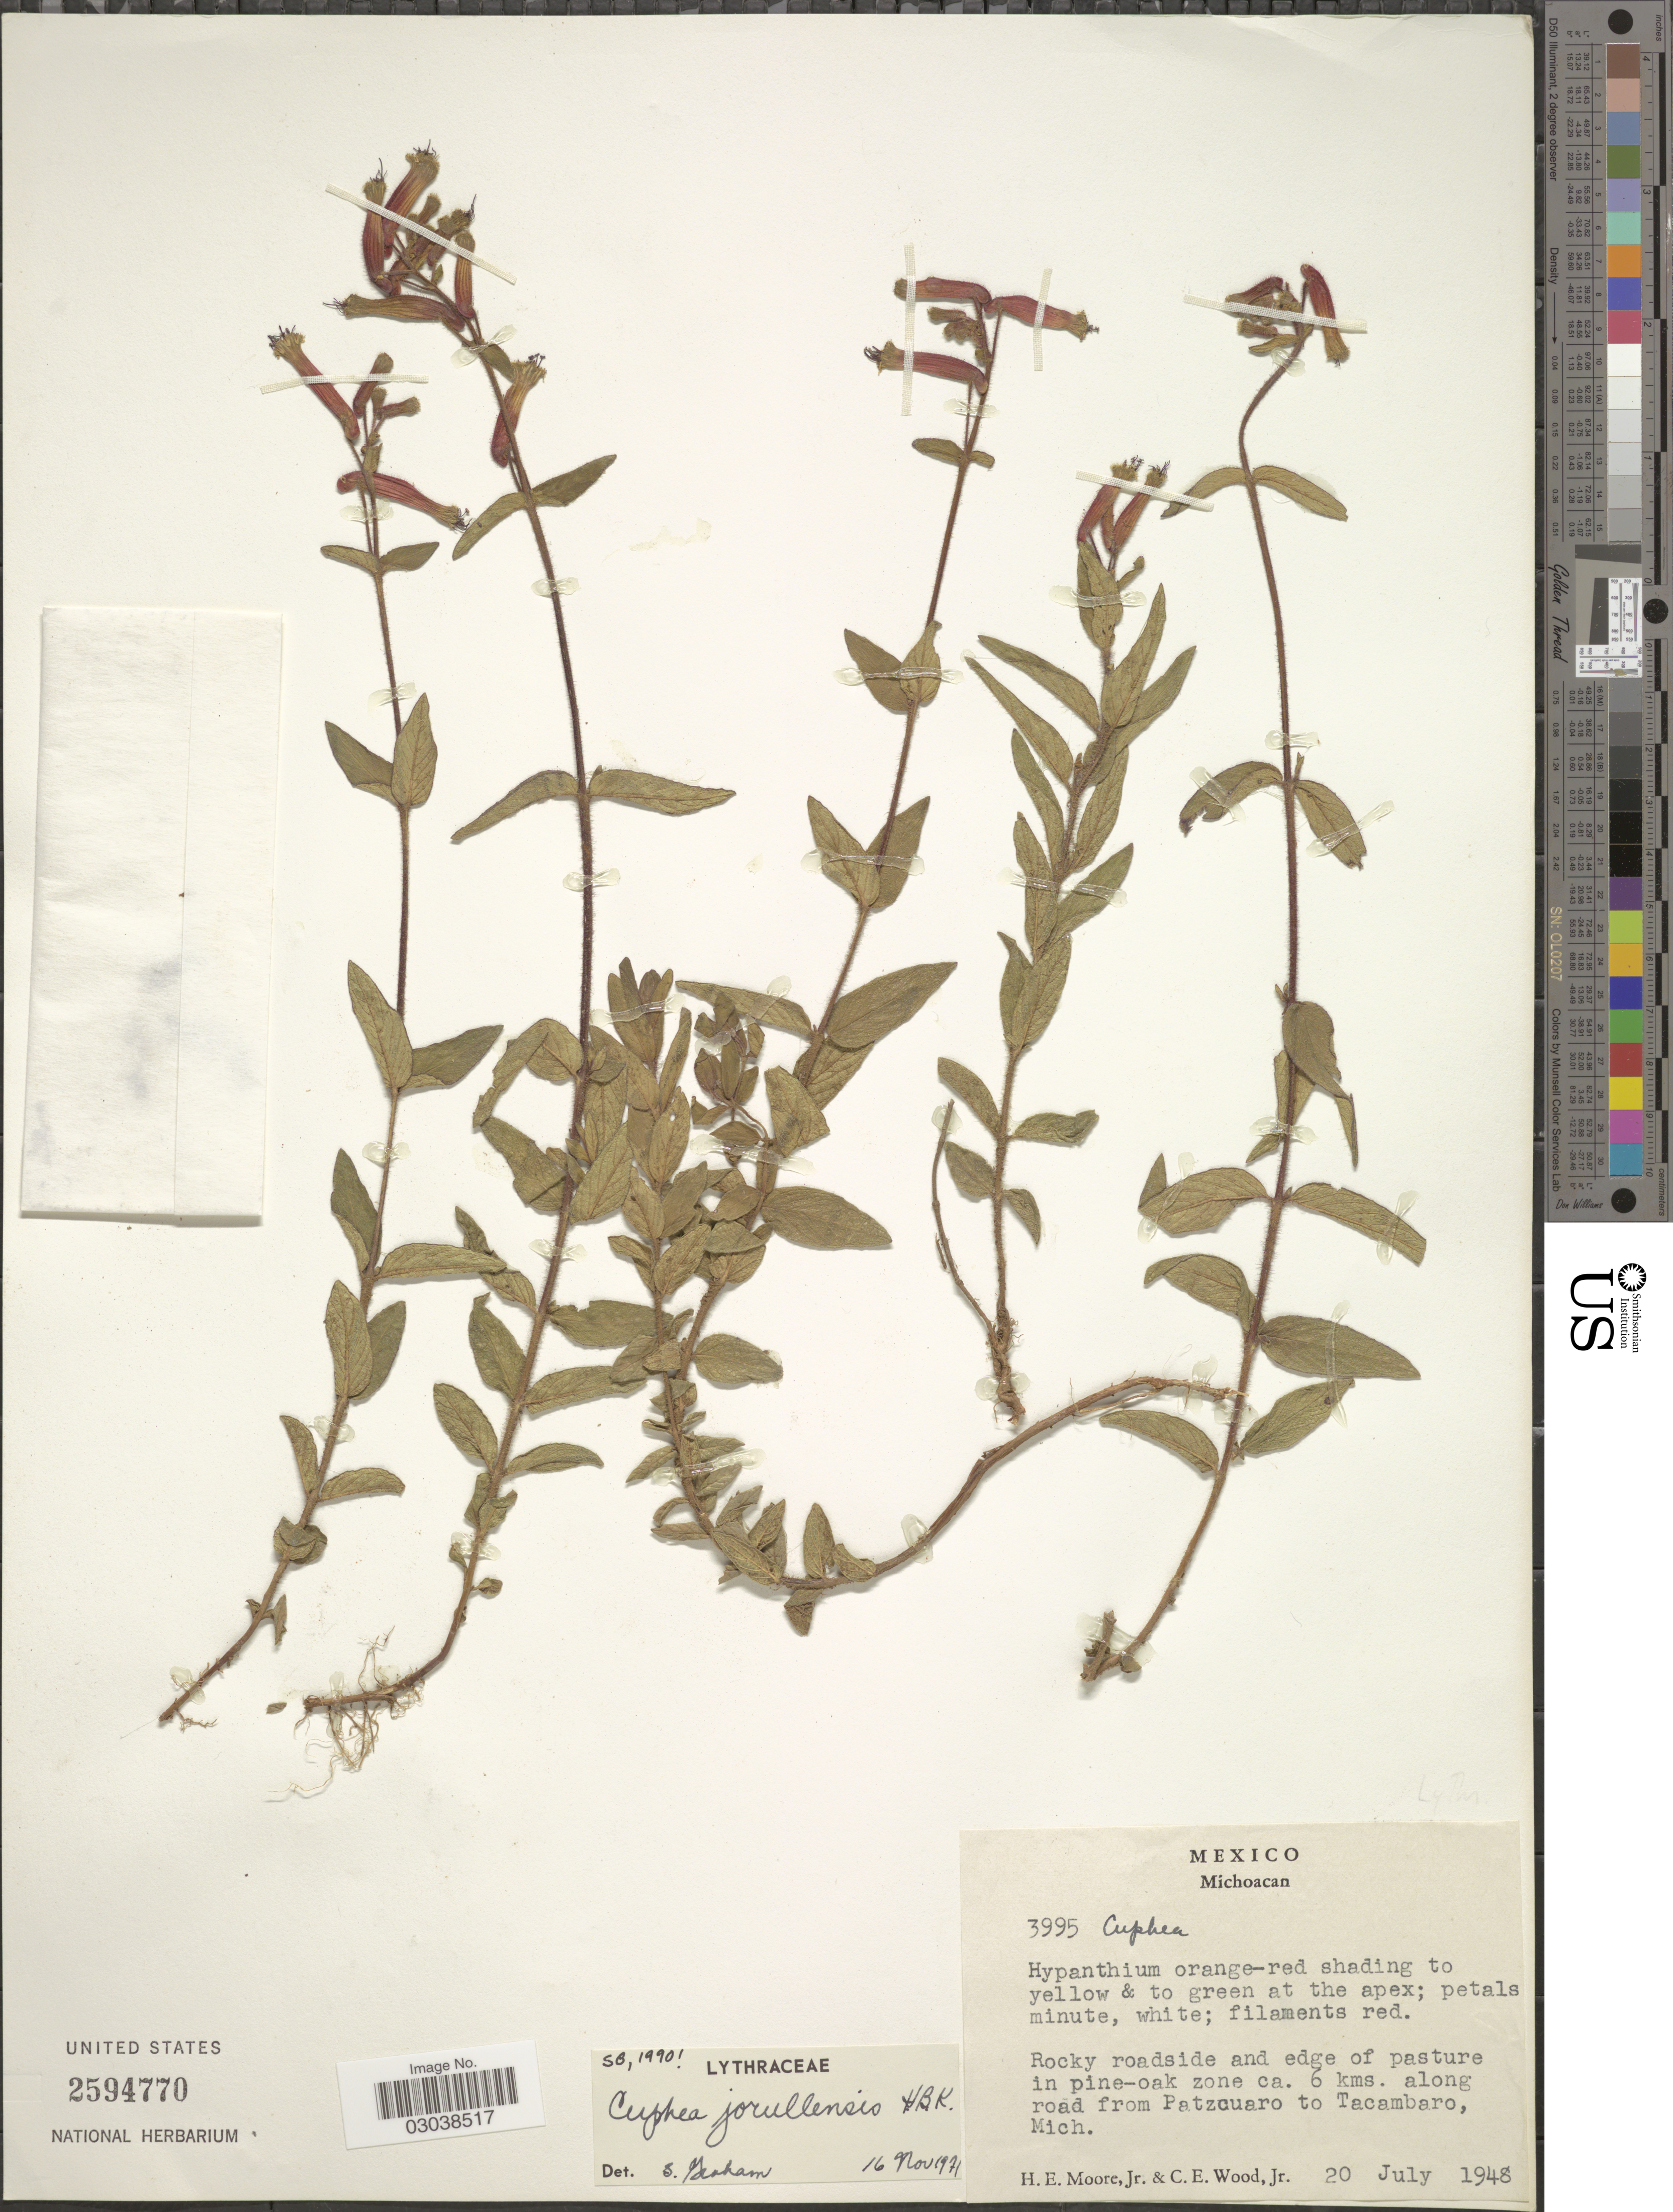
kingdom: Plantae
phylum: Tracheophyta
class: Magnoliopsida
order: Myrtales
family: Lythraceae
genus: Cuphea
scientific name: Cuphea jorullensis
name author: Kunth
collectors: H. Moore & C. Wood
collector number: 3995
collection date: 1948-07-20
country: Mexico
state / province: Michoacán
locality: Rocky roadside and edge of pastures in pine-oak zone ca. 6 kms. along road from Patzcuaro to Tacambaro.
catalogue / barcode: US 2594770